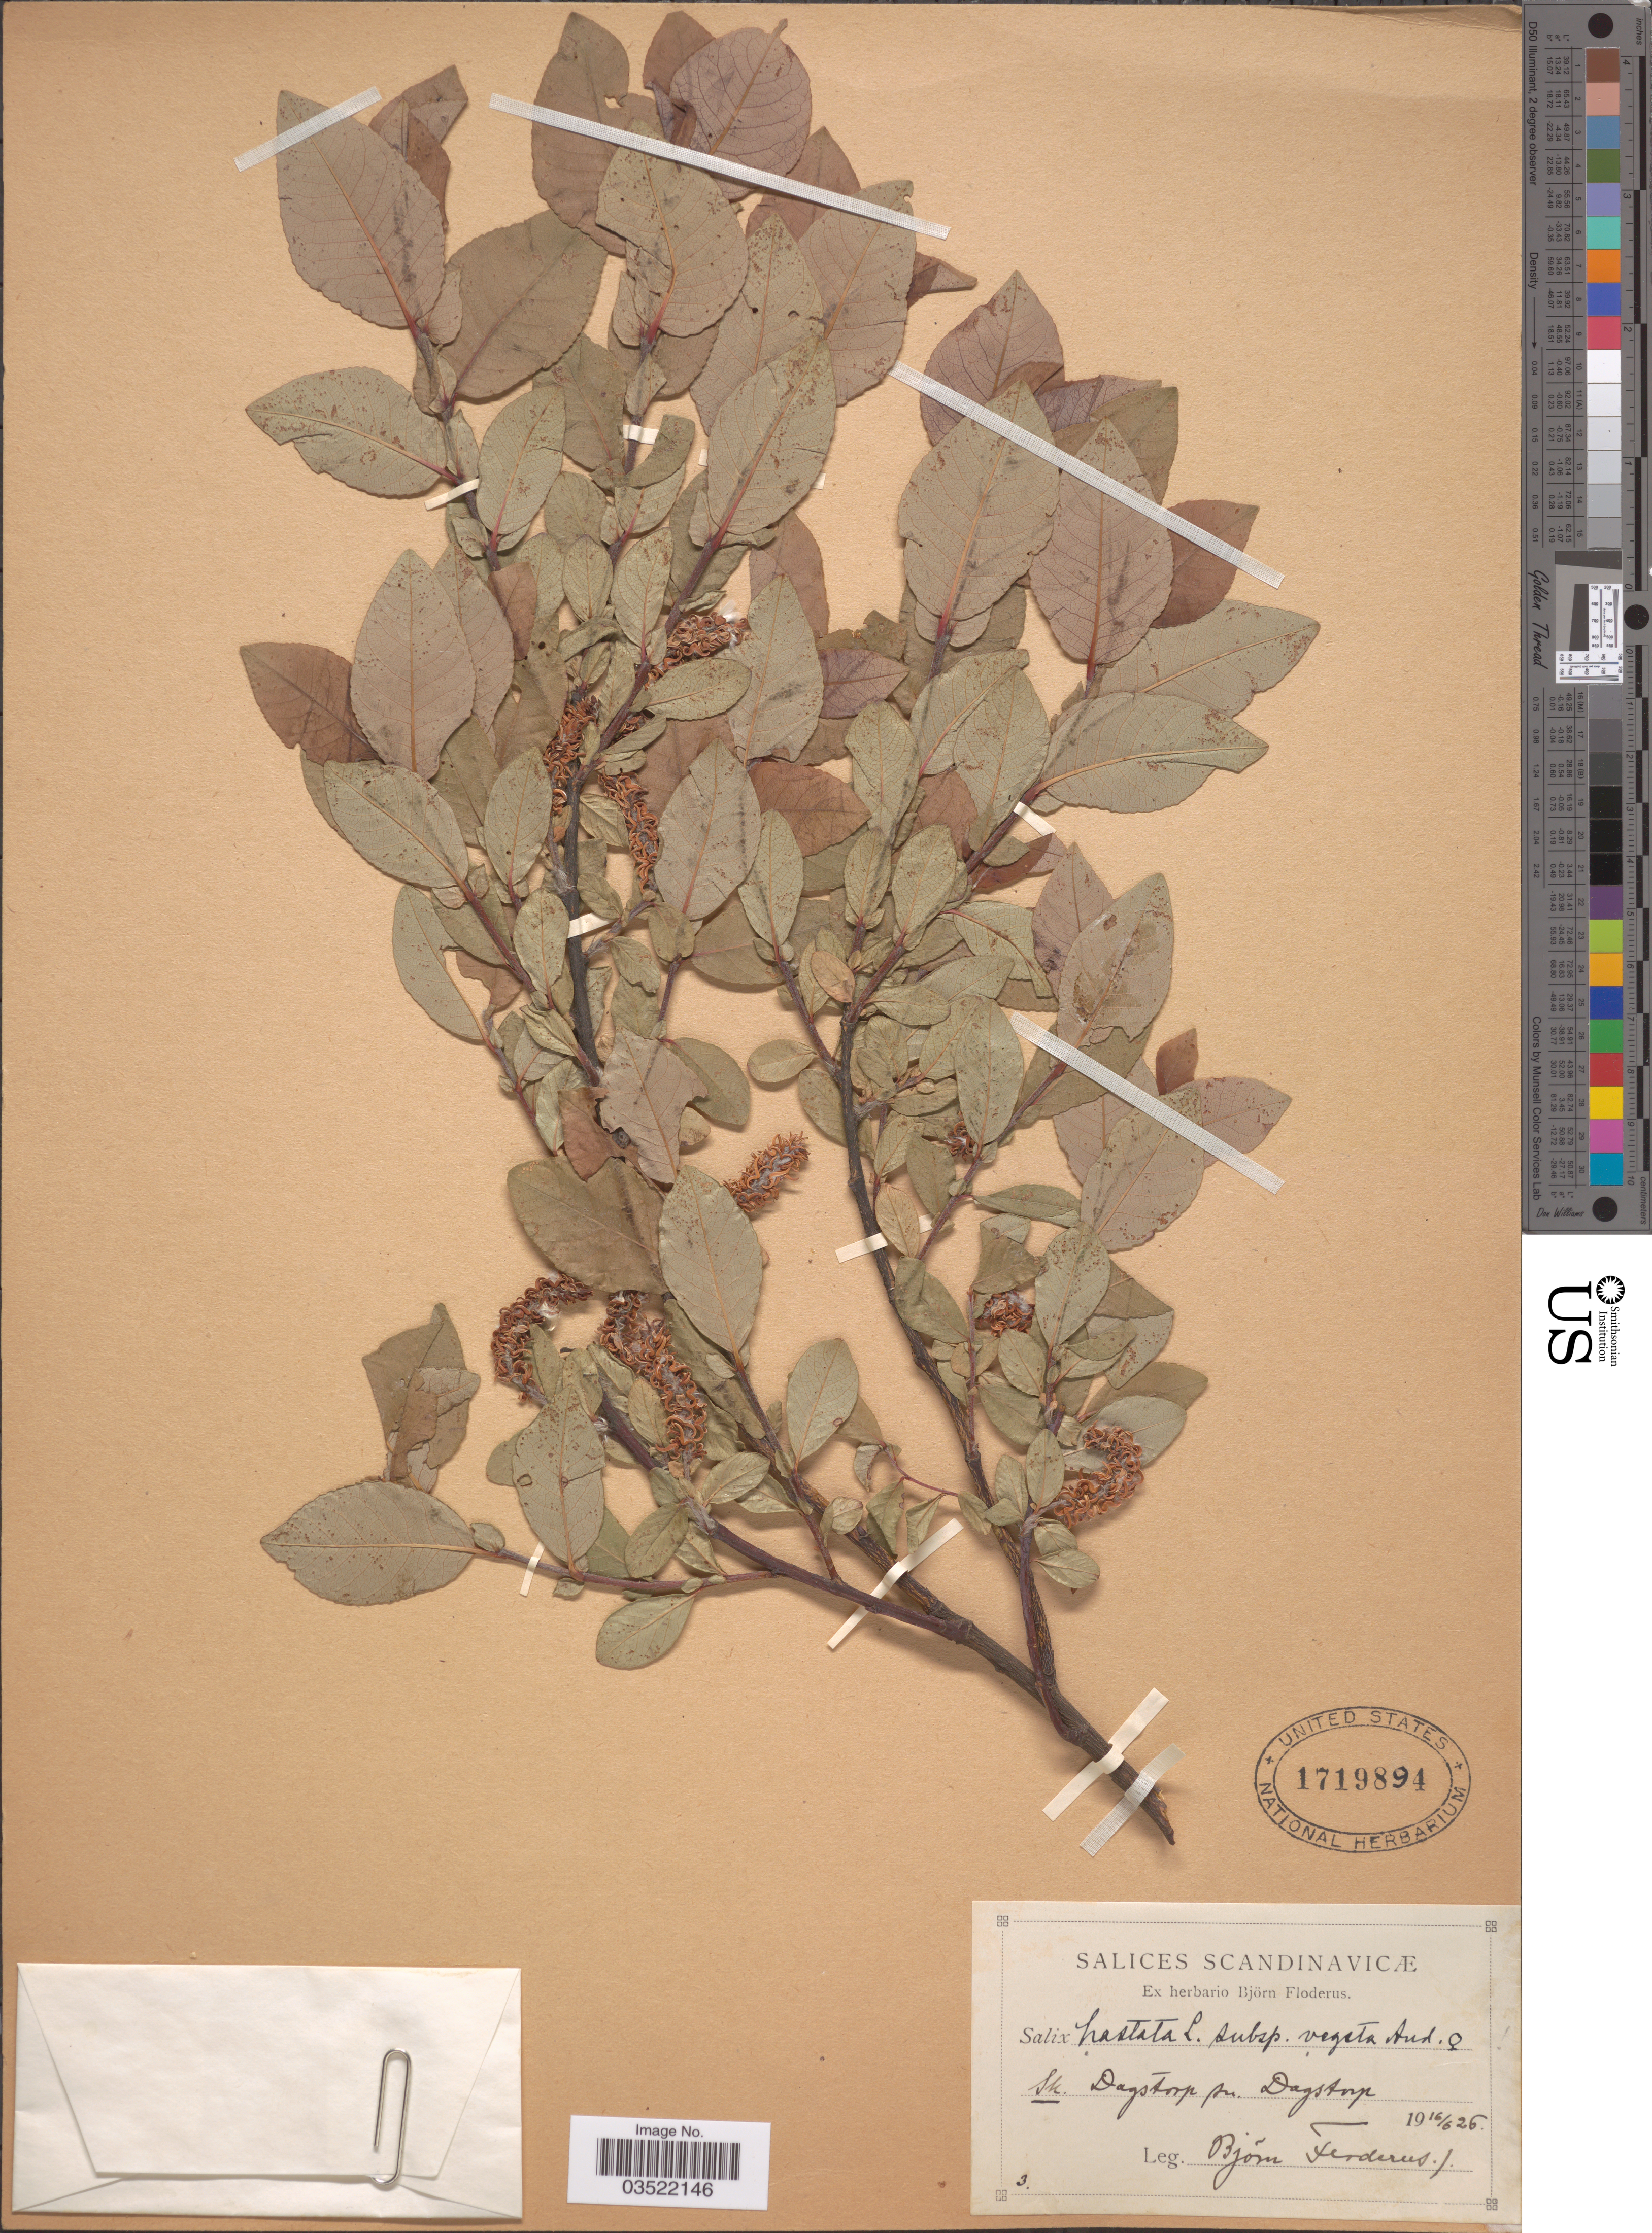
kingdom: Plantae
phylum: Tracheophyta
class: Magnoliopsida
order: Malpighiales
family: Salicaceae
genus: Salix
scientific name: Salix hastata subsp. vegeta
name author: Andersson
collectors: B. G. O. Floderus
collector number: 3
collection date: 1926-06-16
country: Sweden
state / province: Skåne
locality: Scandinavicæ. Sk. Dagstorp sn. Dagstorp.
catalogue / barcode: US 1719894